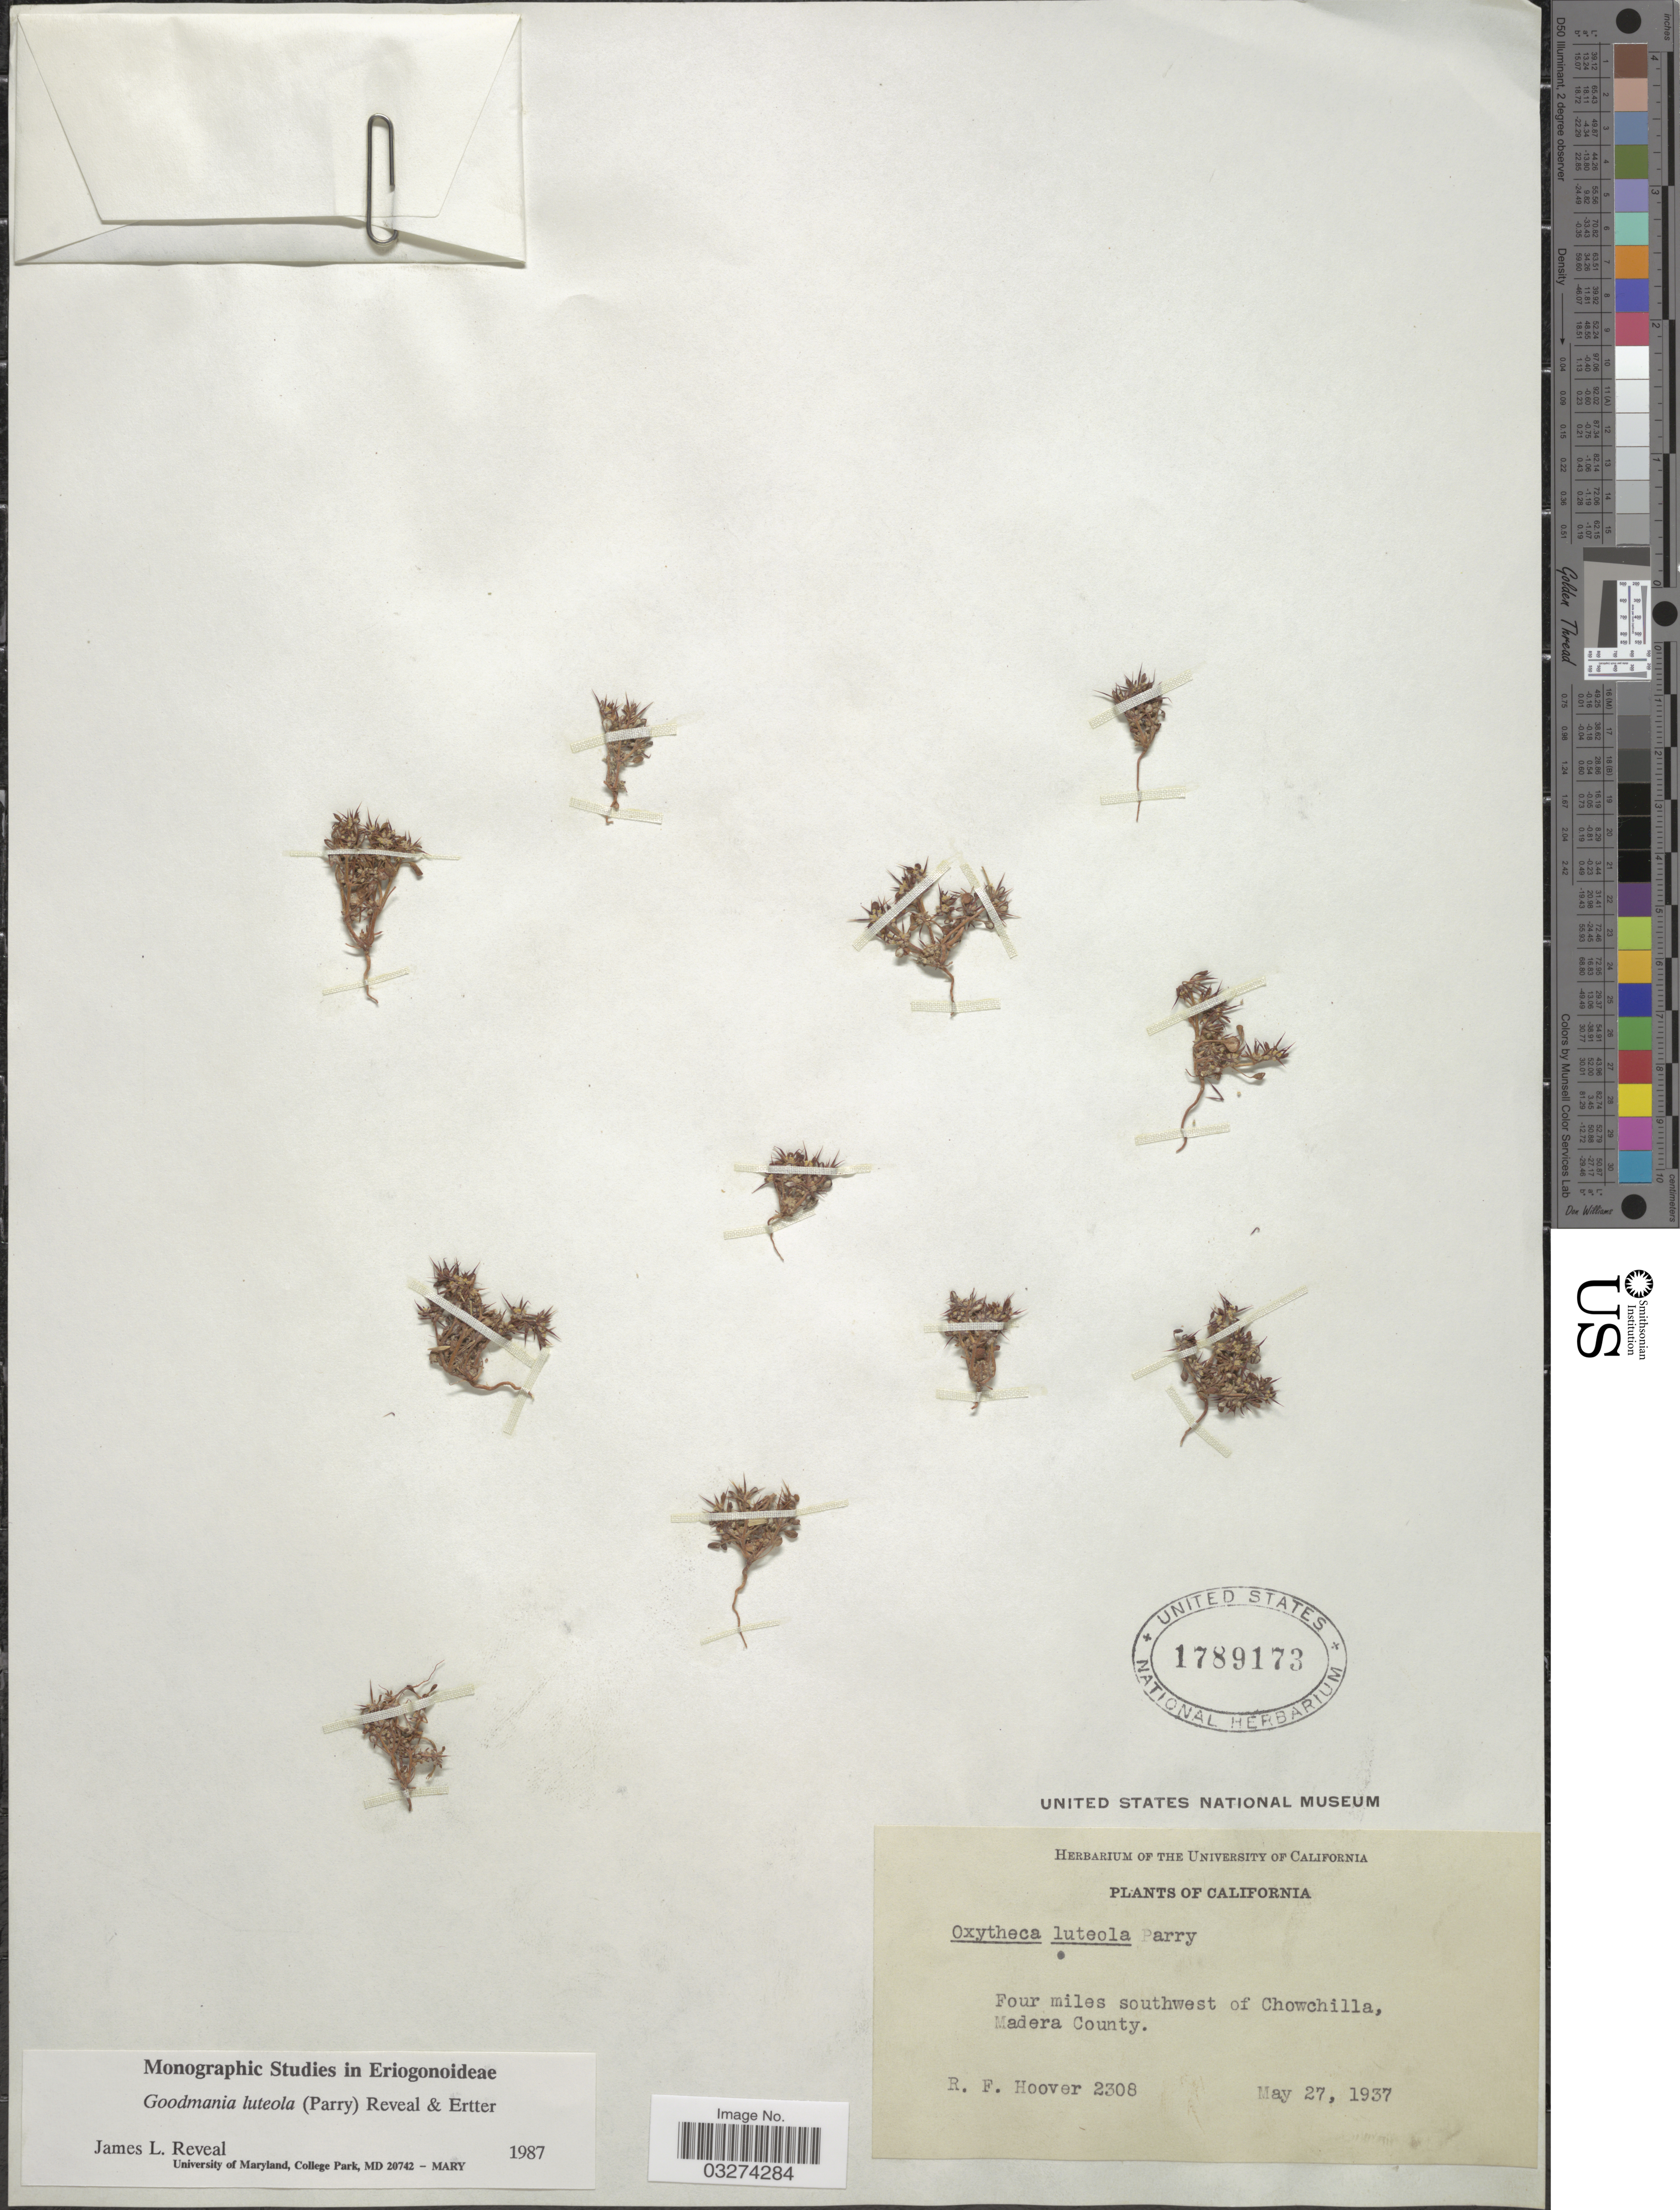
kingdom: Plantae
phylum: Tracheophyta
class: Magnoliopsida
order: Caryophyllales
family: Polygonaceae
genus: Goodmania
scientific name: Goodmania luteola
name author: (Parry) Reveal & Ertter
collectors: R. F. Hoover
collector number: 2308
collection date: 1937-05-27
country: United States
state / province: California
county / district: Madera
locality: Four miles southwest of Chowchilla, Madera County.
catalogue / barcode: US 1789173